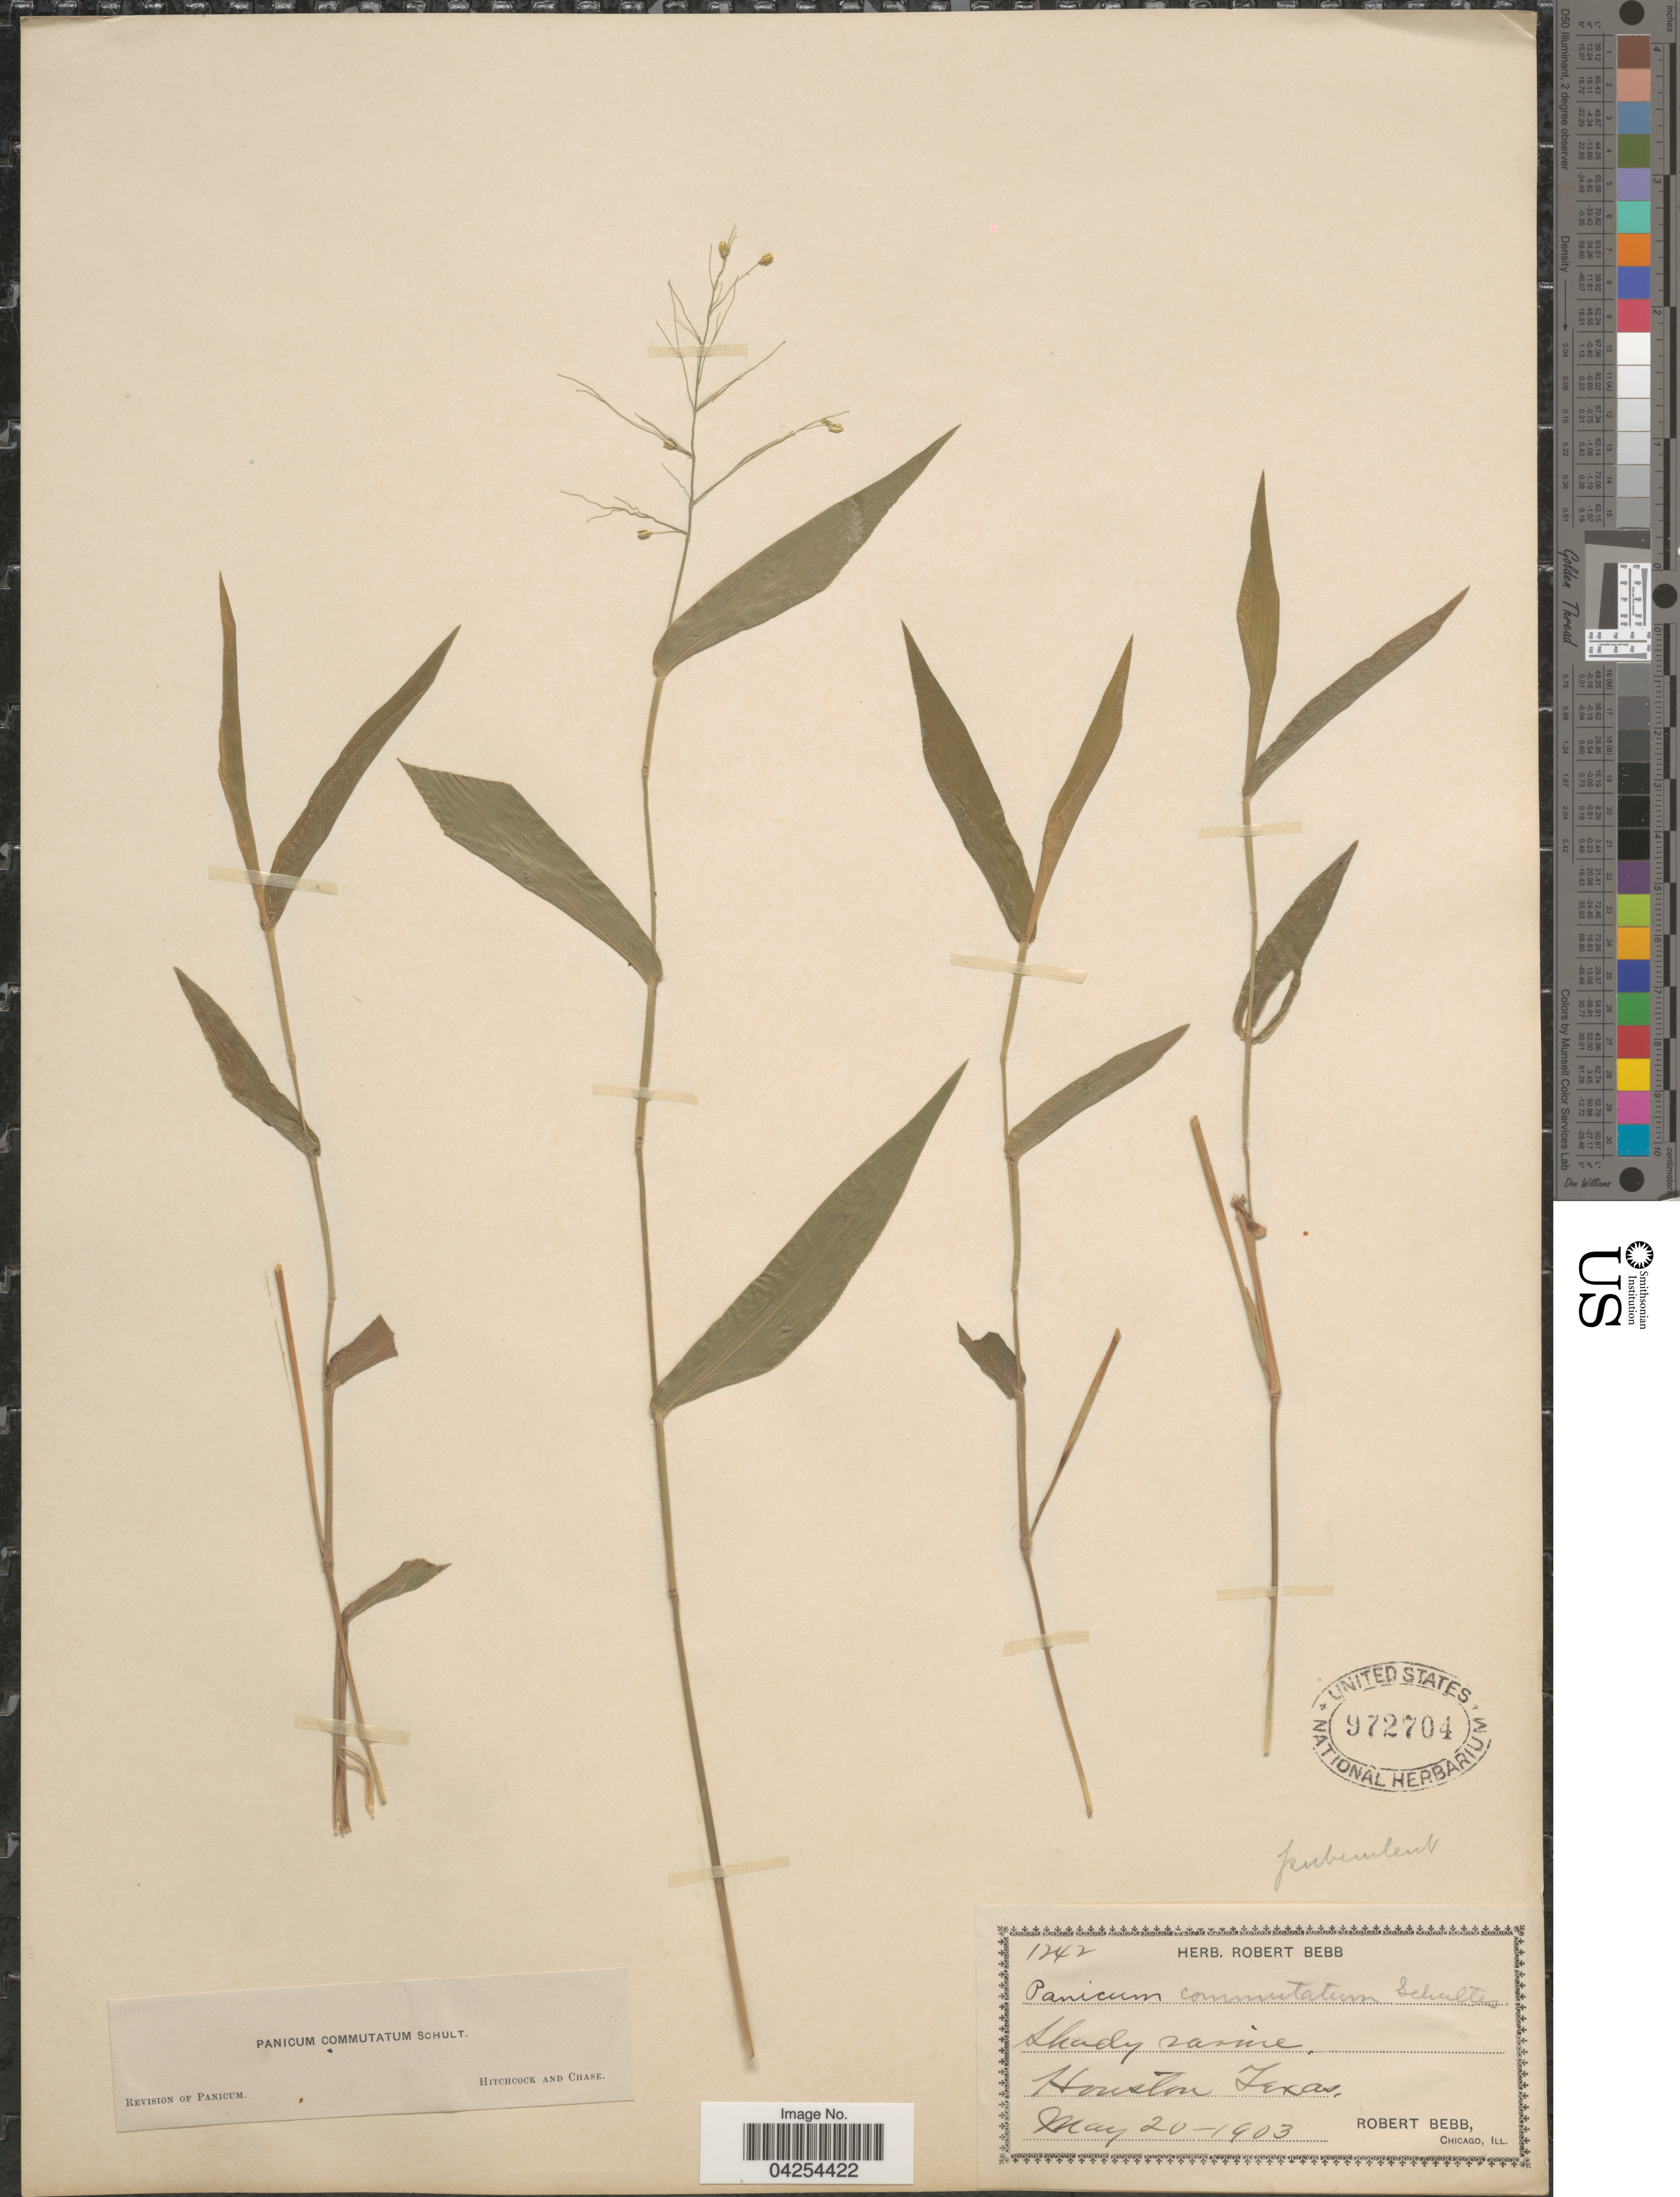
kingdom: Plantae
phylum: Tracheophyta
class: Liliopsida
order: Poales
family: Poaceae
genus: Dichanthelium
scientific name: Dichanthelium commutatum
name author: (Schult.) Gould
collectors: R. Bebb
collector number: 1242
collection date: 1903-05-20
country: United States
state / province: Texas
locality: Houston.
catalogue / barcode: US 972704